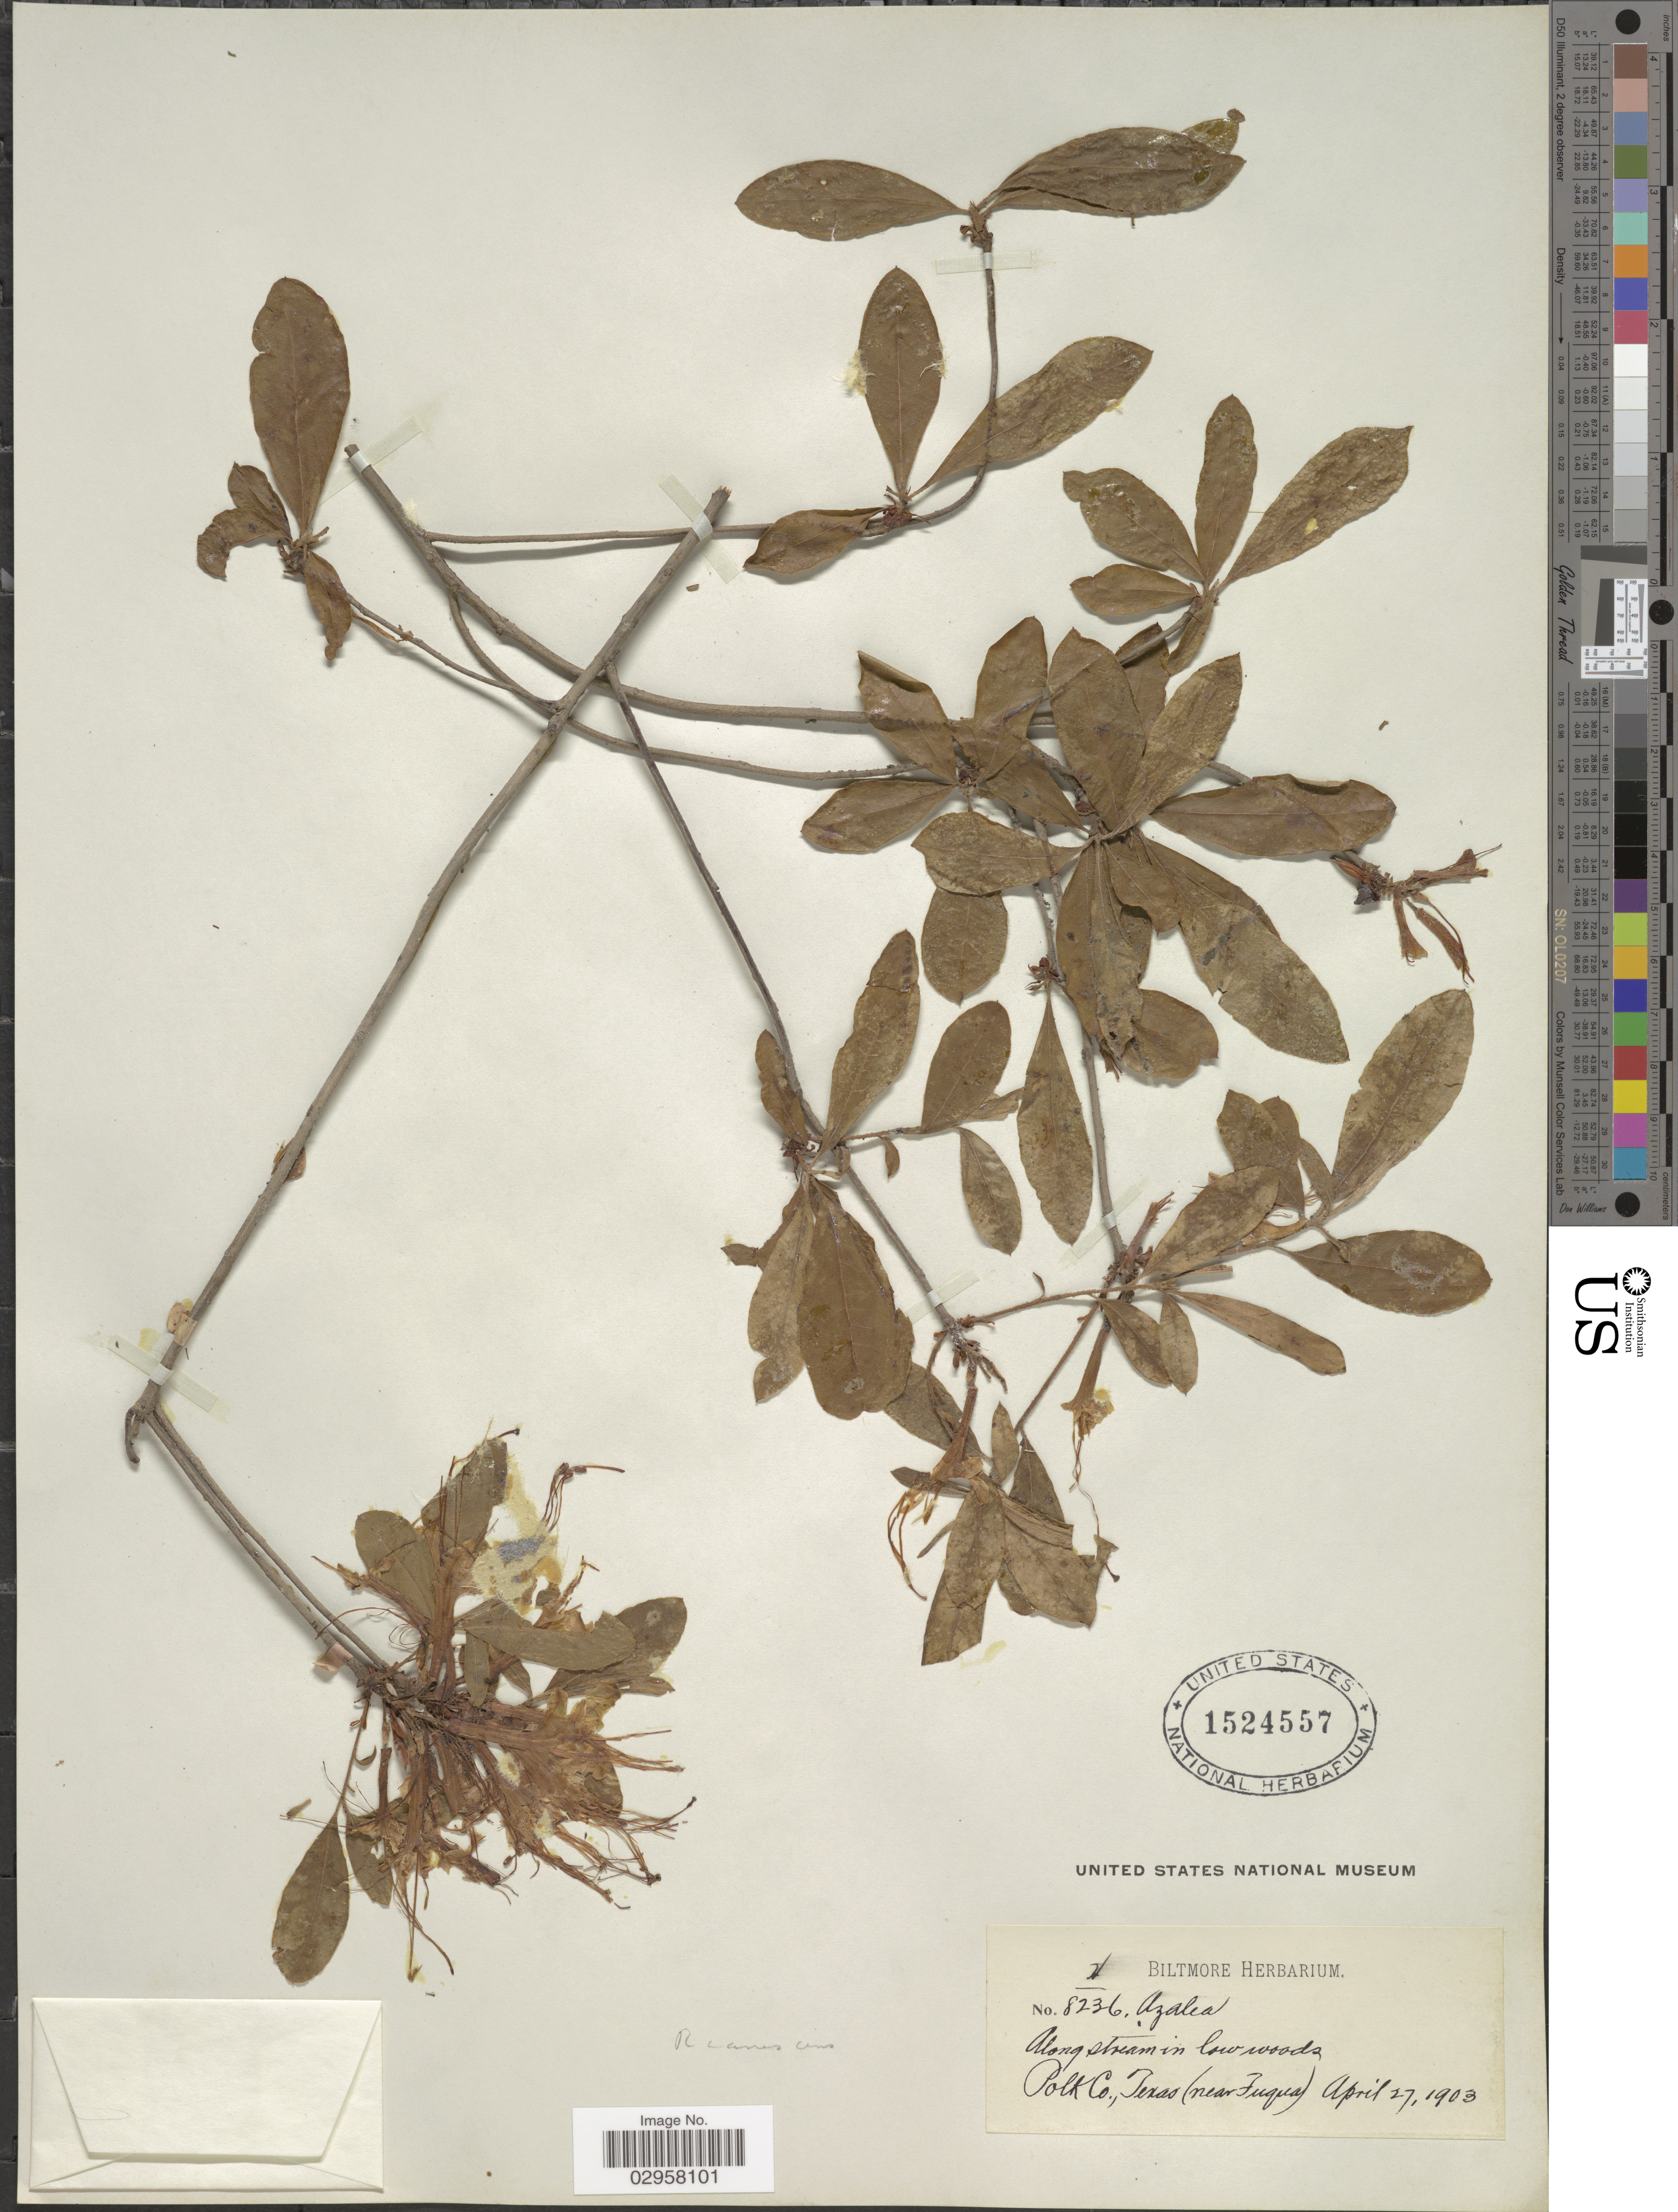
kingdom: Plantae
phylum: Tracheophyta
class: Magnoliopsida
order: Ericales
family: Ericaceae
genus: Rhododendron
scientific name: Rhododendron canescens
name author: (Michx.) Sweet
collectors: ex herb. Biltmore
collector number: H/8236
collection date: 1903-04-27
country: United States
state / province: Texas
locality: Polk Co. (near Fuqua).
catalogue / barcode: US 1524557